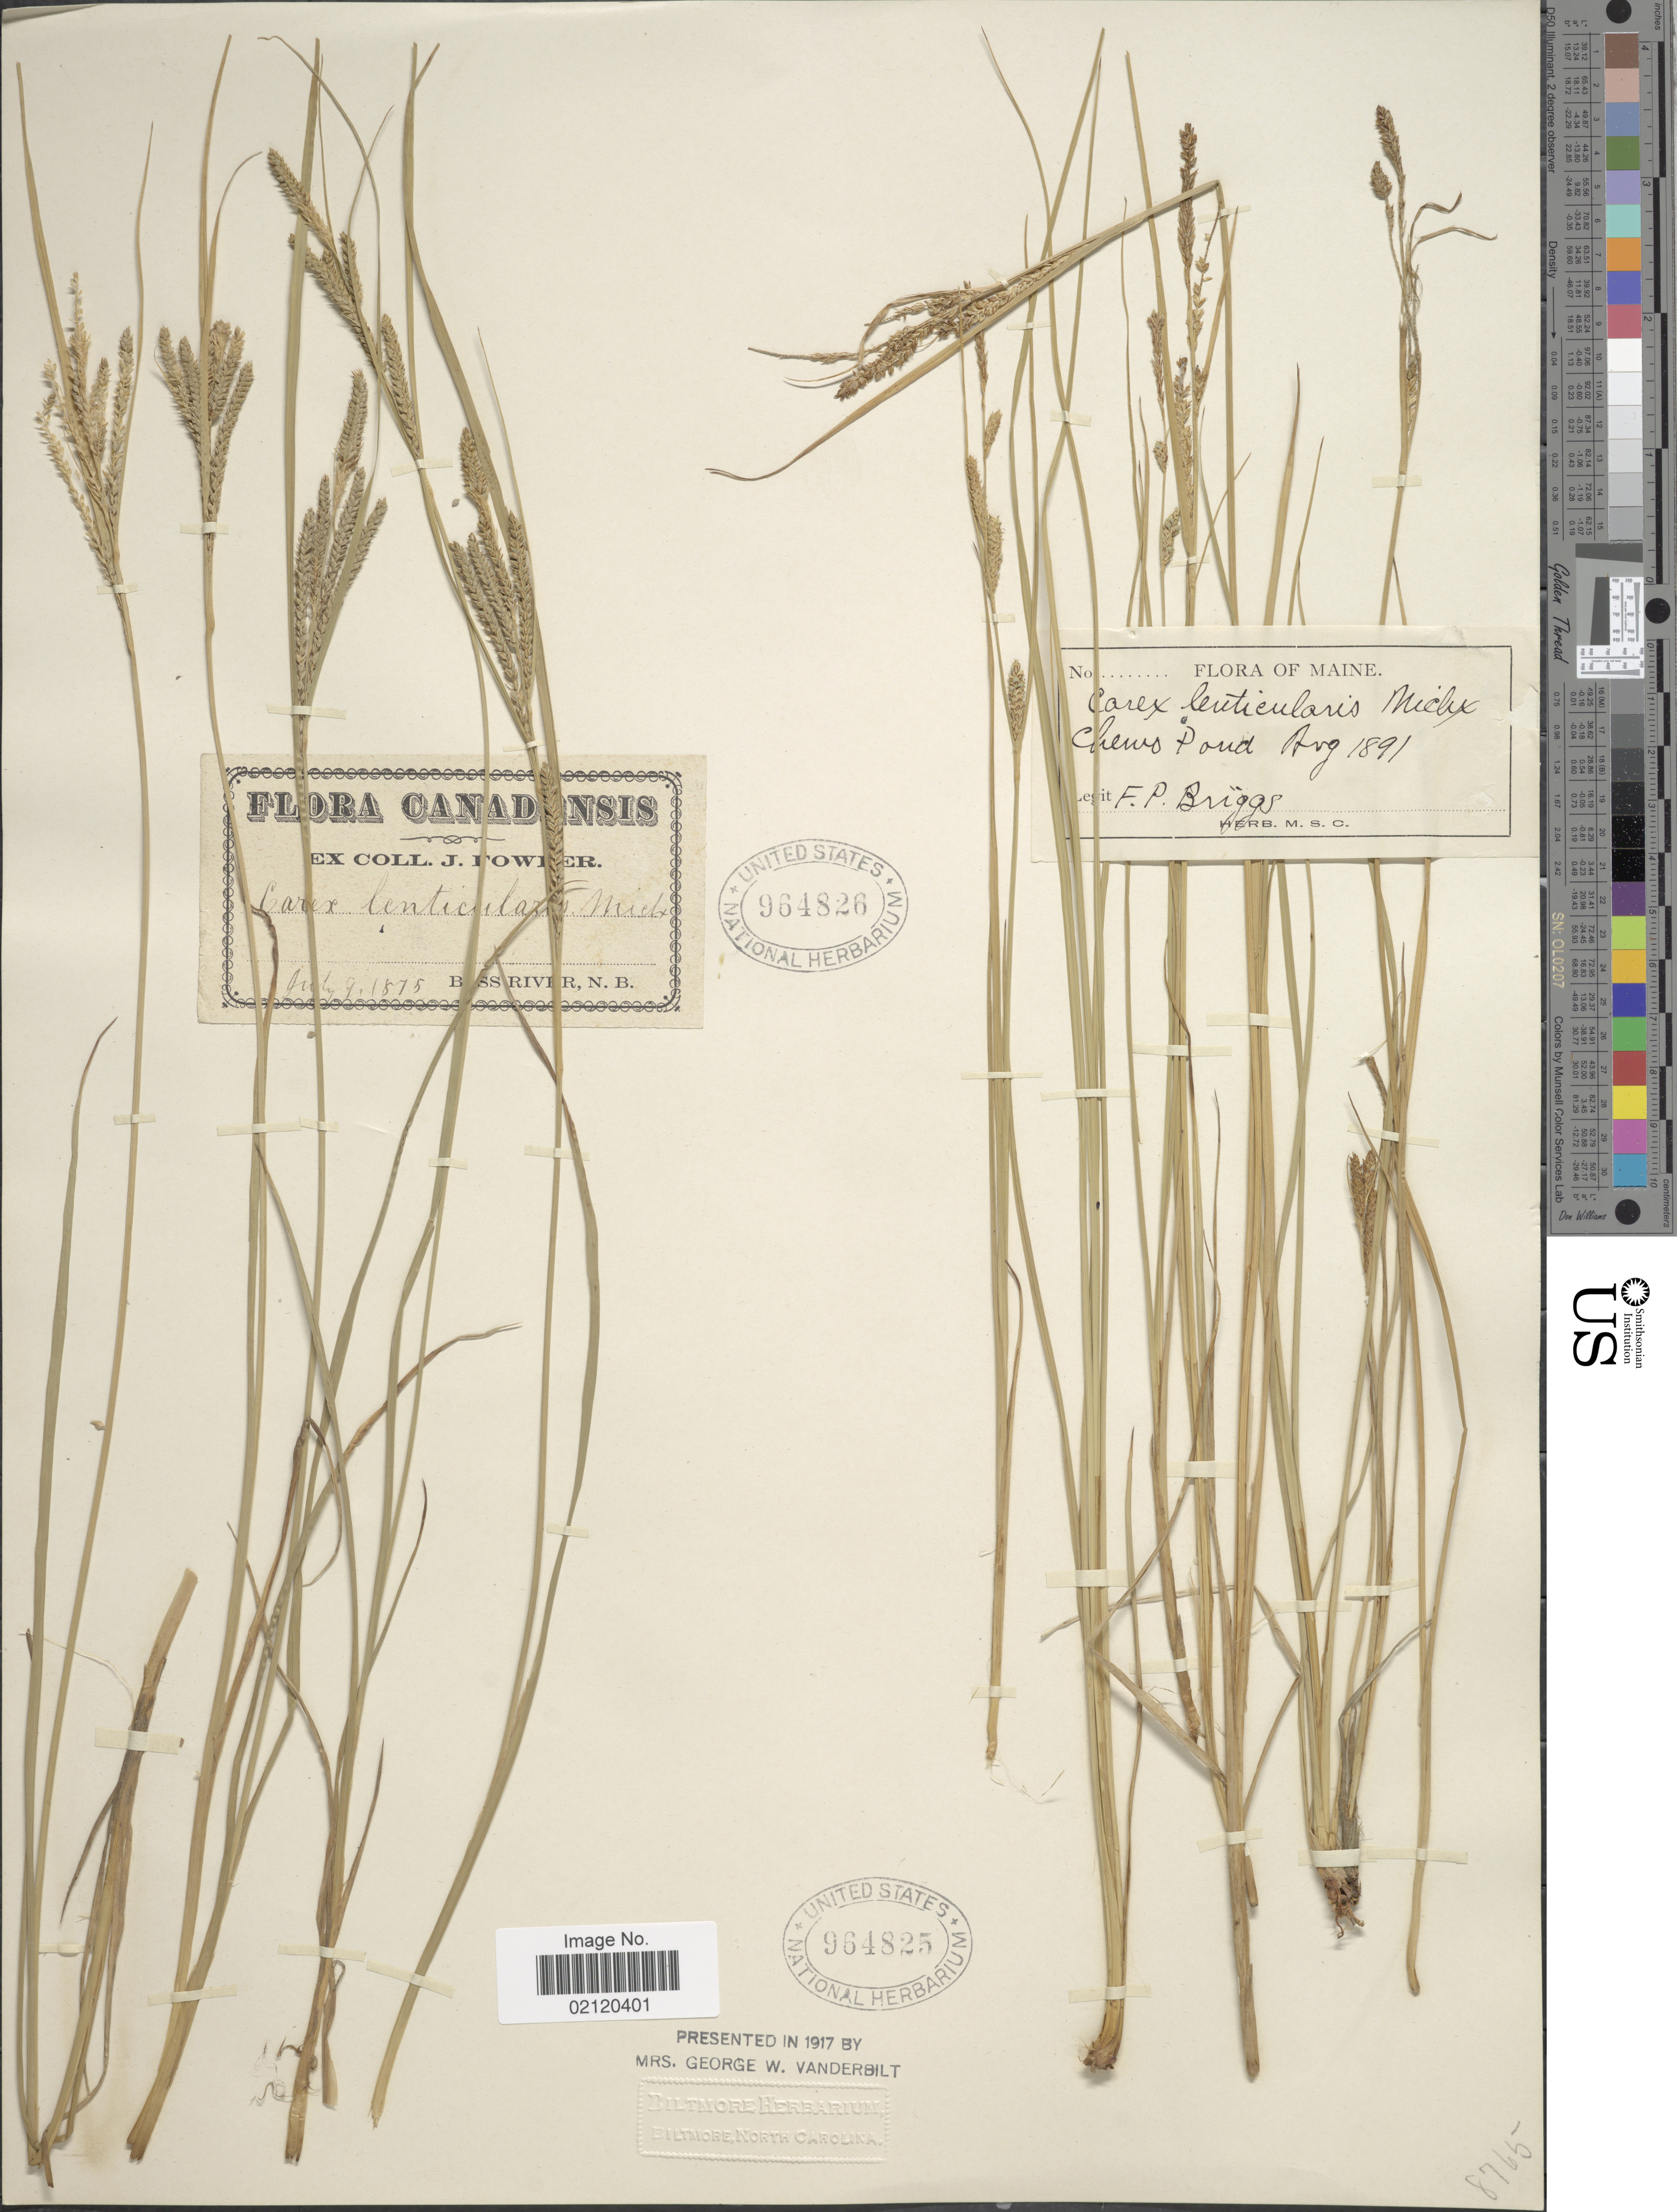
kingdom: Plantae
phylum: Tracheophyta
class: Liliopsida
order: Poales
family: Cyperaceae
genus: Carex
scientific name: Carex lenticularis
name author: Michx.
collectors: J. P. Fowler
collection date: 1875-07-09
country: Canada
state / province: New Brunswick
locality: Bass River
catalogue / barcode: US 964826